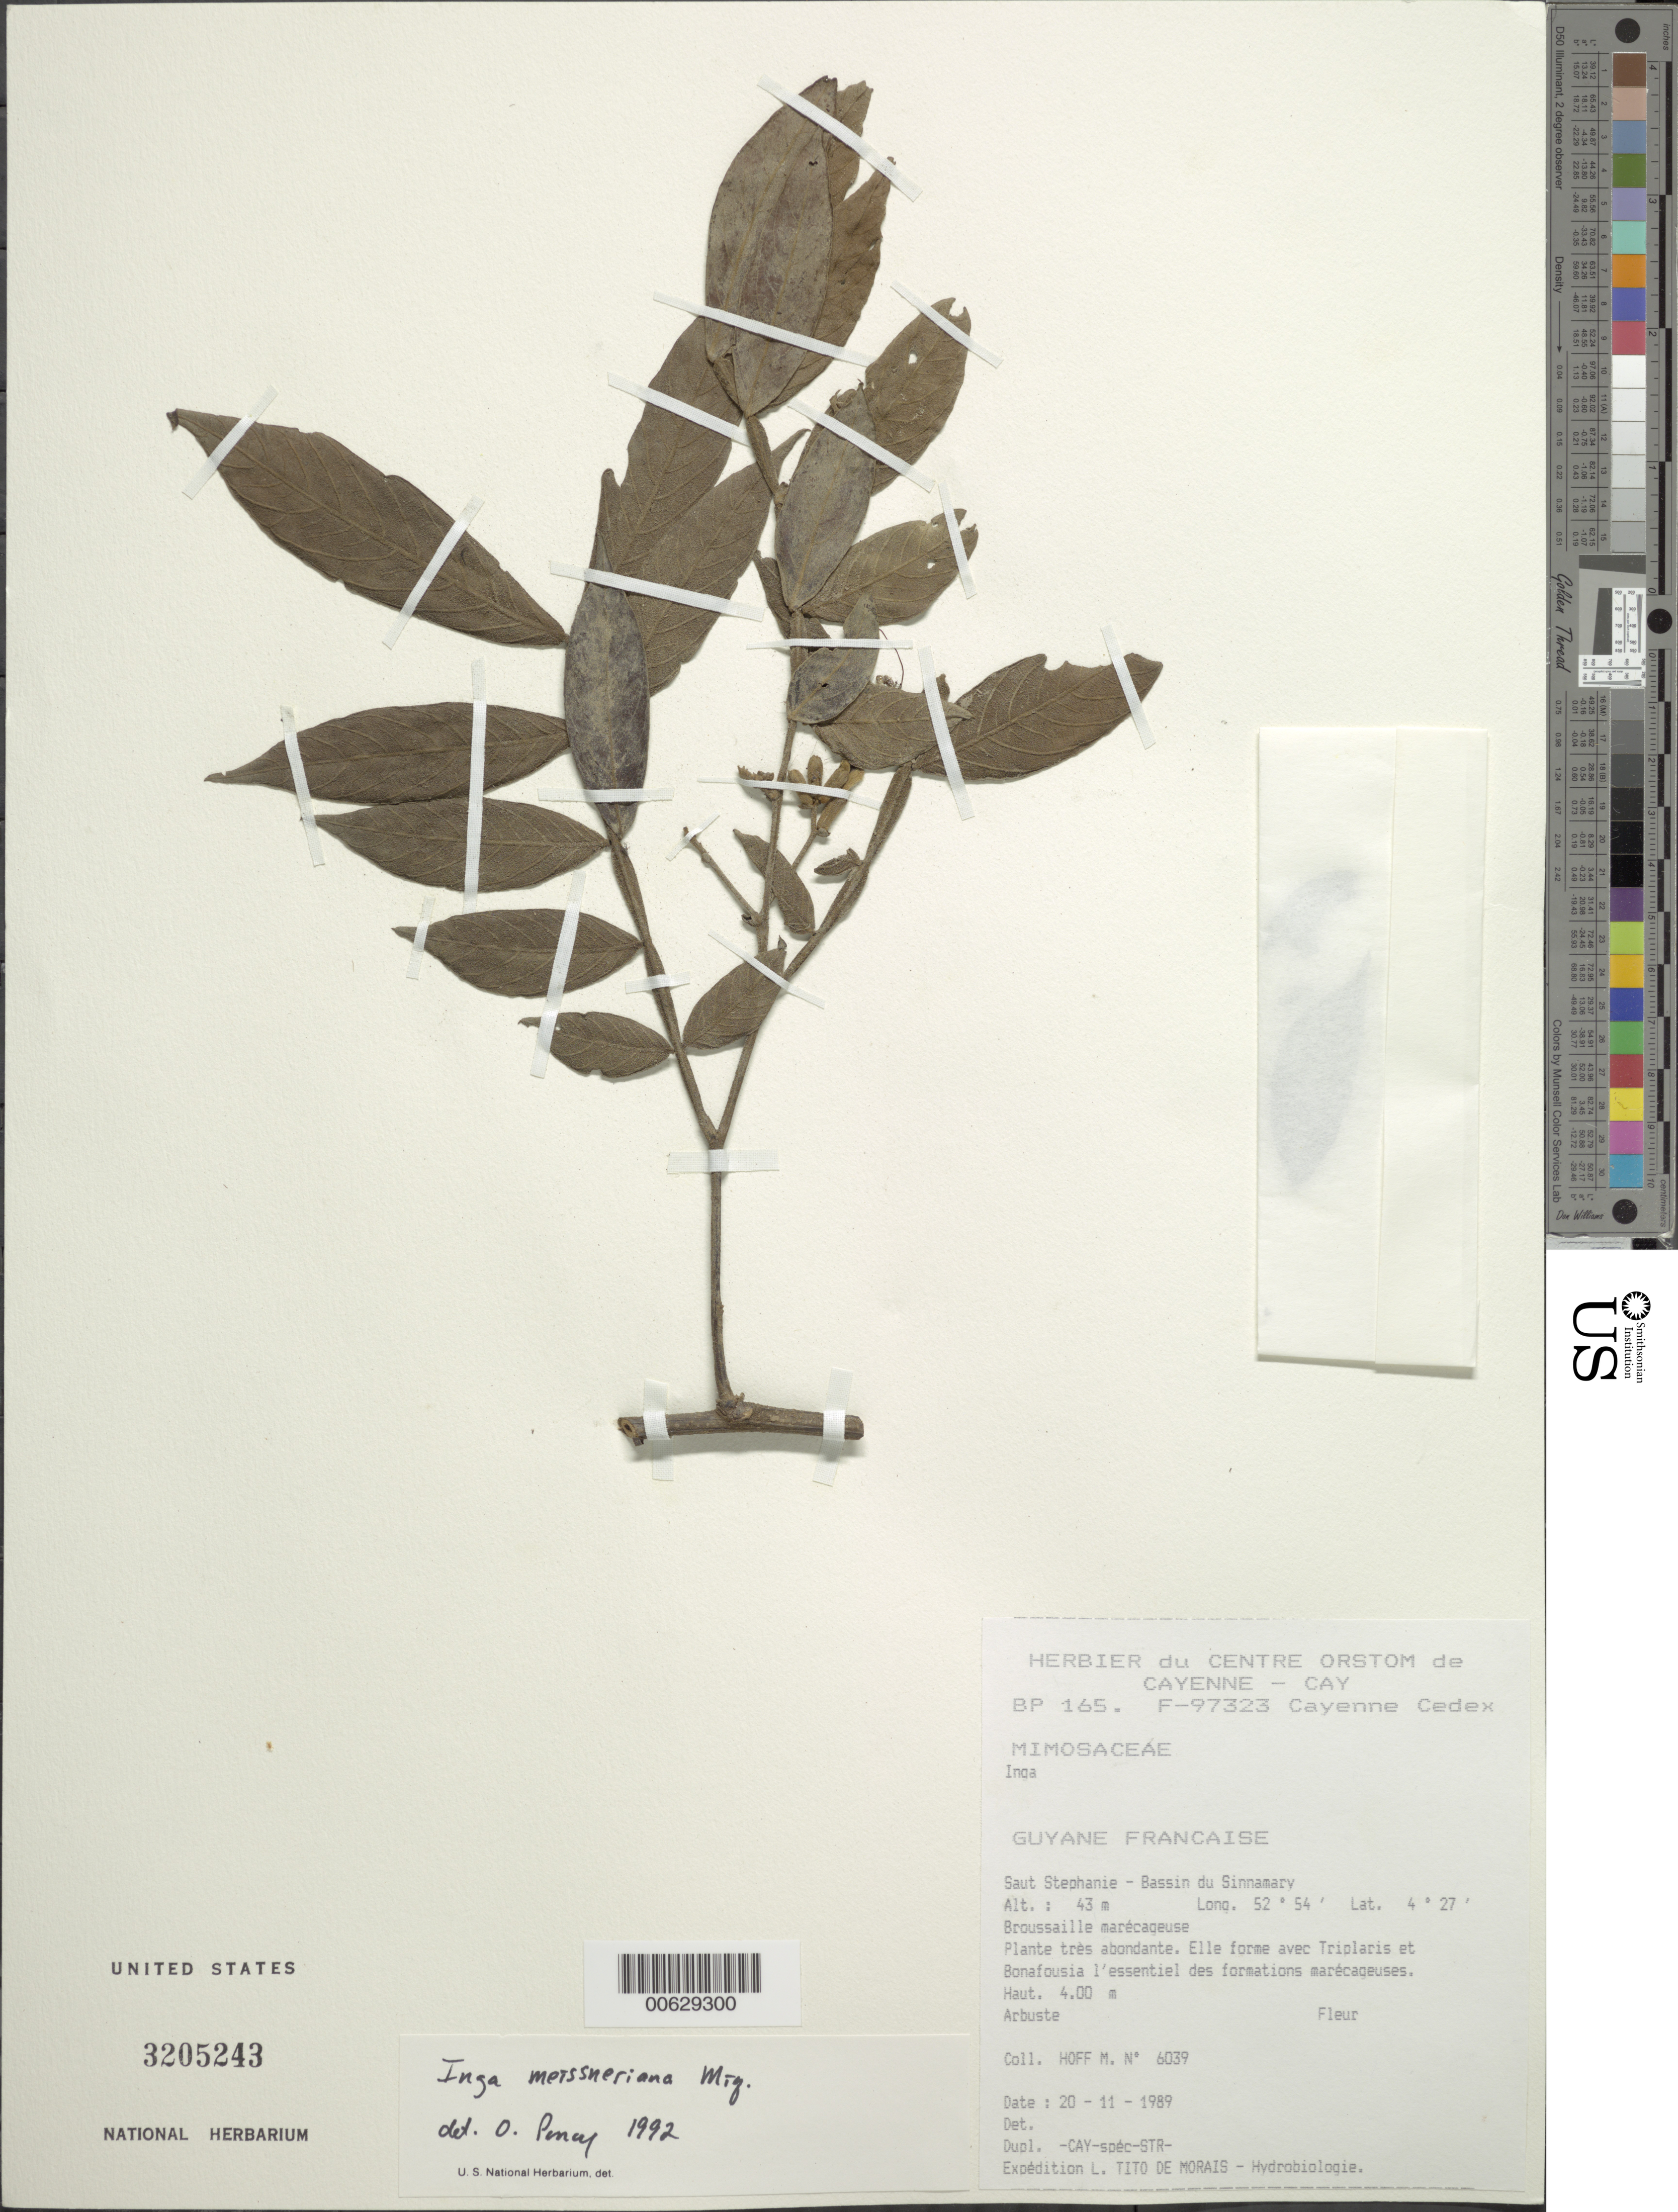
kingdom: Plantae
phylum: Tracheophyta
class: Magnoliopsida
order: Fabales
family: Fabaceae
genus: Inga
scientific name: Inga vera subsp. affinis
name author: (DC.) T.D. Penn.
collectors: M. Hoff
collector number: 6039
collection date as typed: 20-Nov-89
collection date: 1989-11-20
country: French Guiana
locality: Saut Stéphanie, Bassin du Sinnamary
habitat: Broussaille marecageuse. Elle forme avec Triplaris et Bonafousia l'essentiel des formation marecageuses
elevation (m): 43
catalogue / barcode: US 3205243